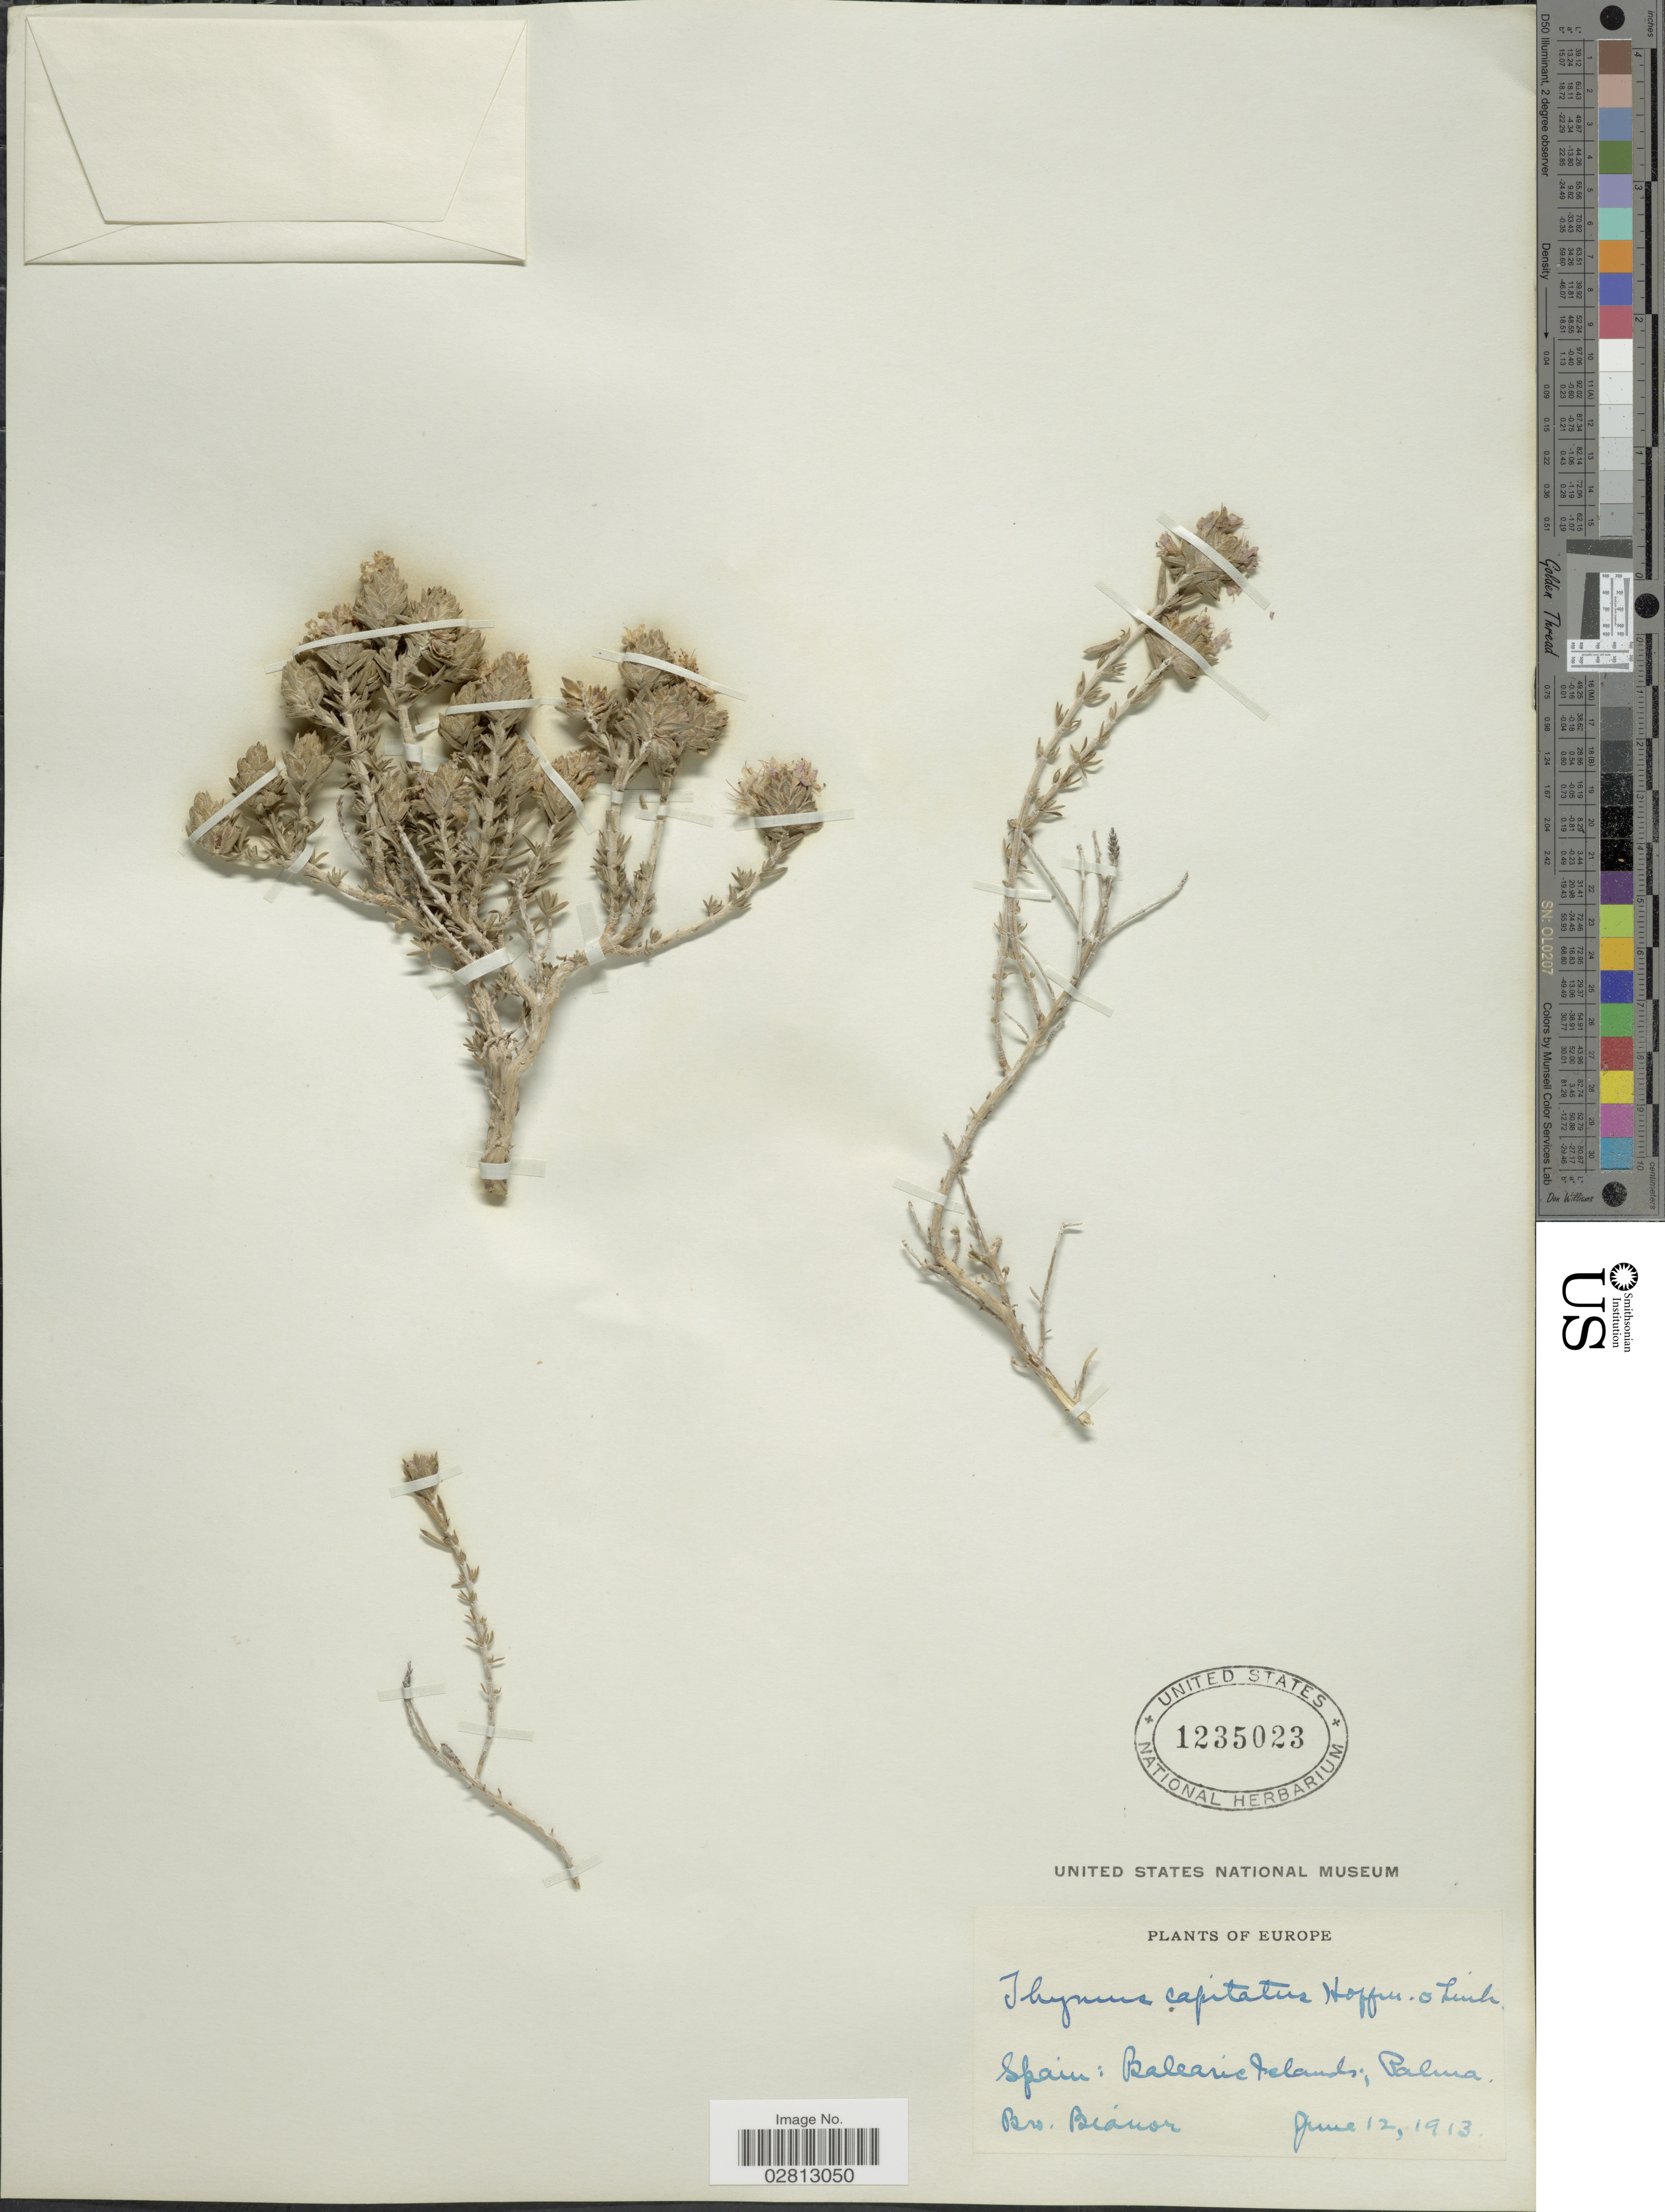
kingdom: Plantae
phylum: Tracheophyta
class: Magnoliopsida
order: Lamiales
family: Lamiaceae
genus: Coridothymus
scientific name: Coridothymus capitatus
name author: (L.) Rchb. f.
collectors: Bianor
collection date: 1913-06-12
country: Spain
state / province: Islas Baleares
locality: Balearic Islands; Palma.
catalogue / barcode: US 1235023